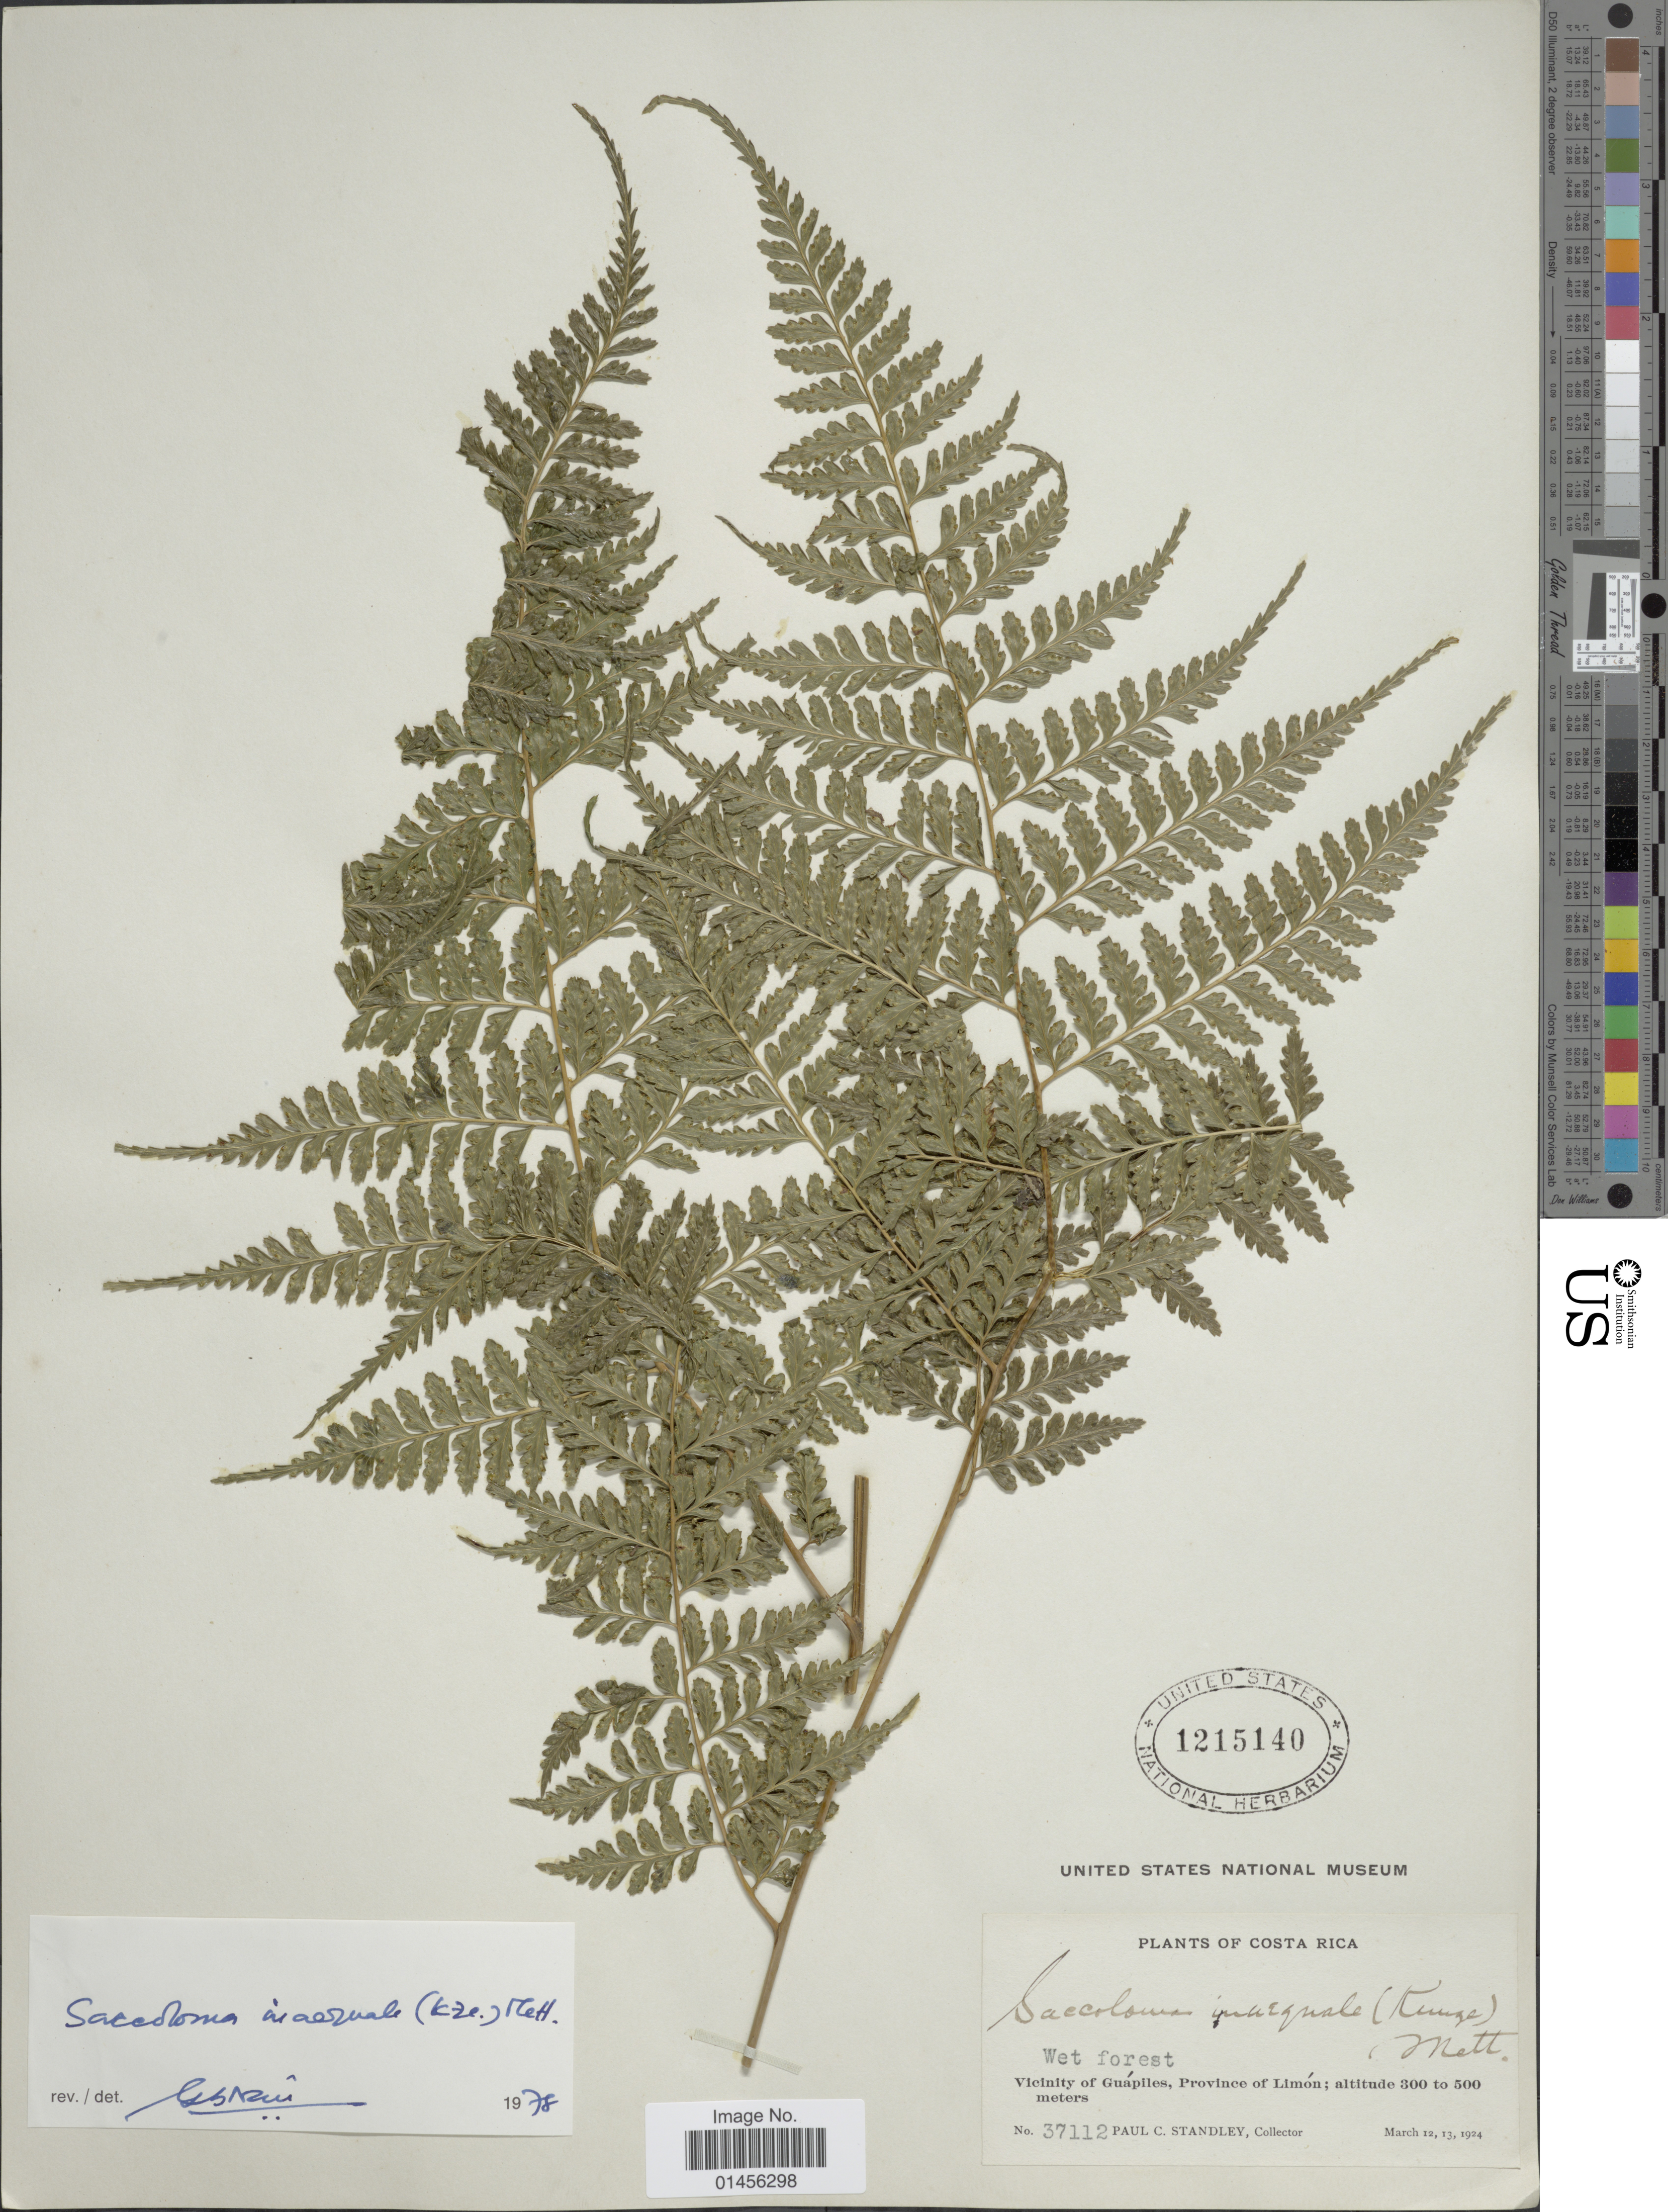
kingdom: Plantae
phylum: Tracheophyta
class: Polypodiopsida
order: Polypodiales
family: Saccolomataceae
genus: Saccoloma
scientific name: Saccoloma inaequale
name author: (Kunze) Mett.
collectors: P. C. Standley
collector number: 37112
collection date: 1924-03-12/1924-03-13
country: Costa Rica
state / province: Limón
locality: Vicinity of Guápiles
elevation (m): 300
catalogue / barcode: US 1215140